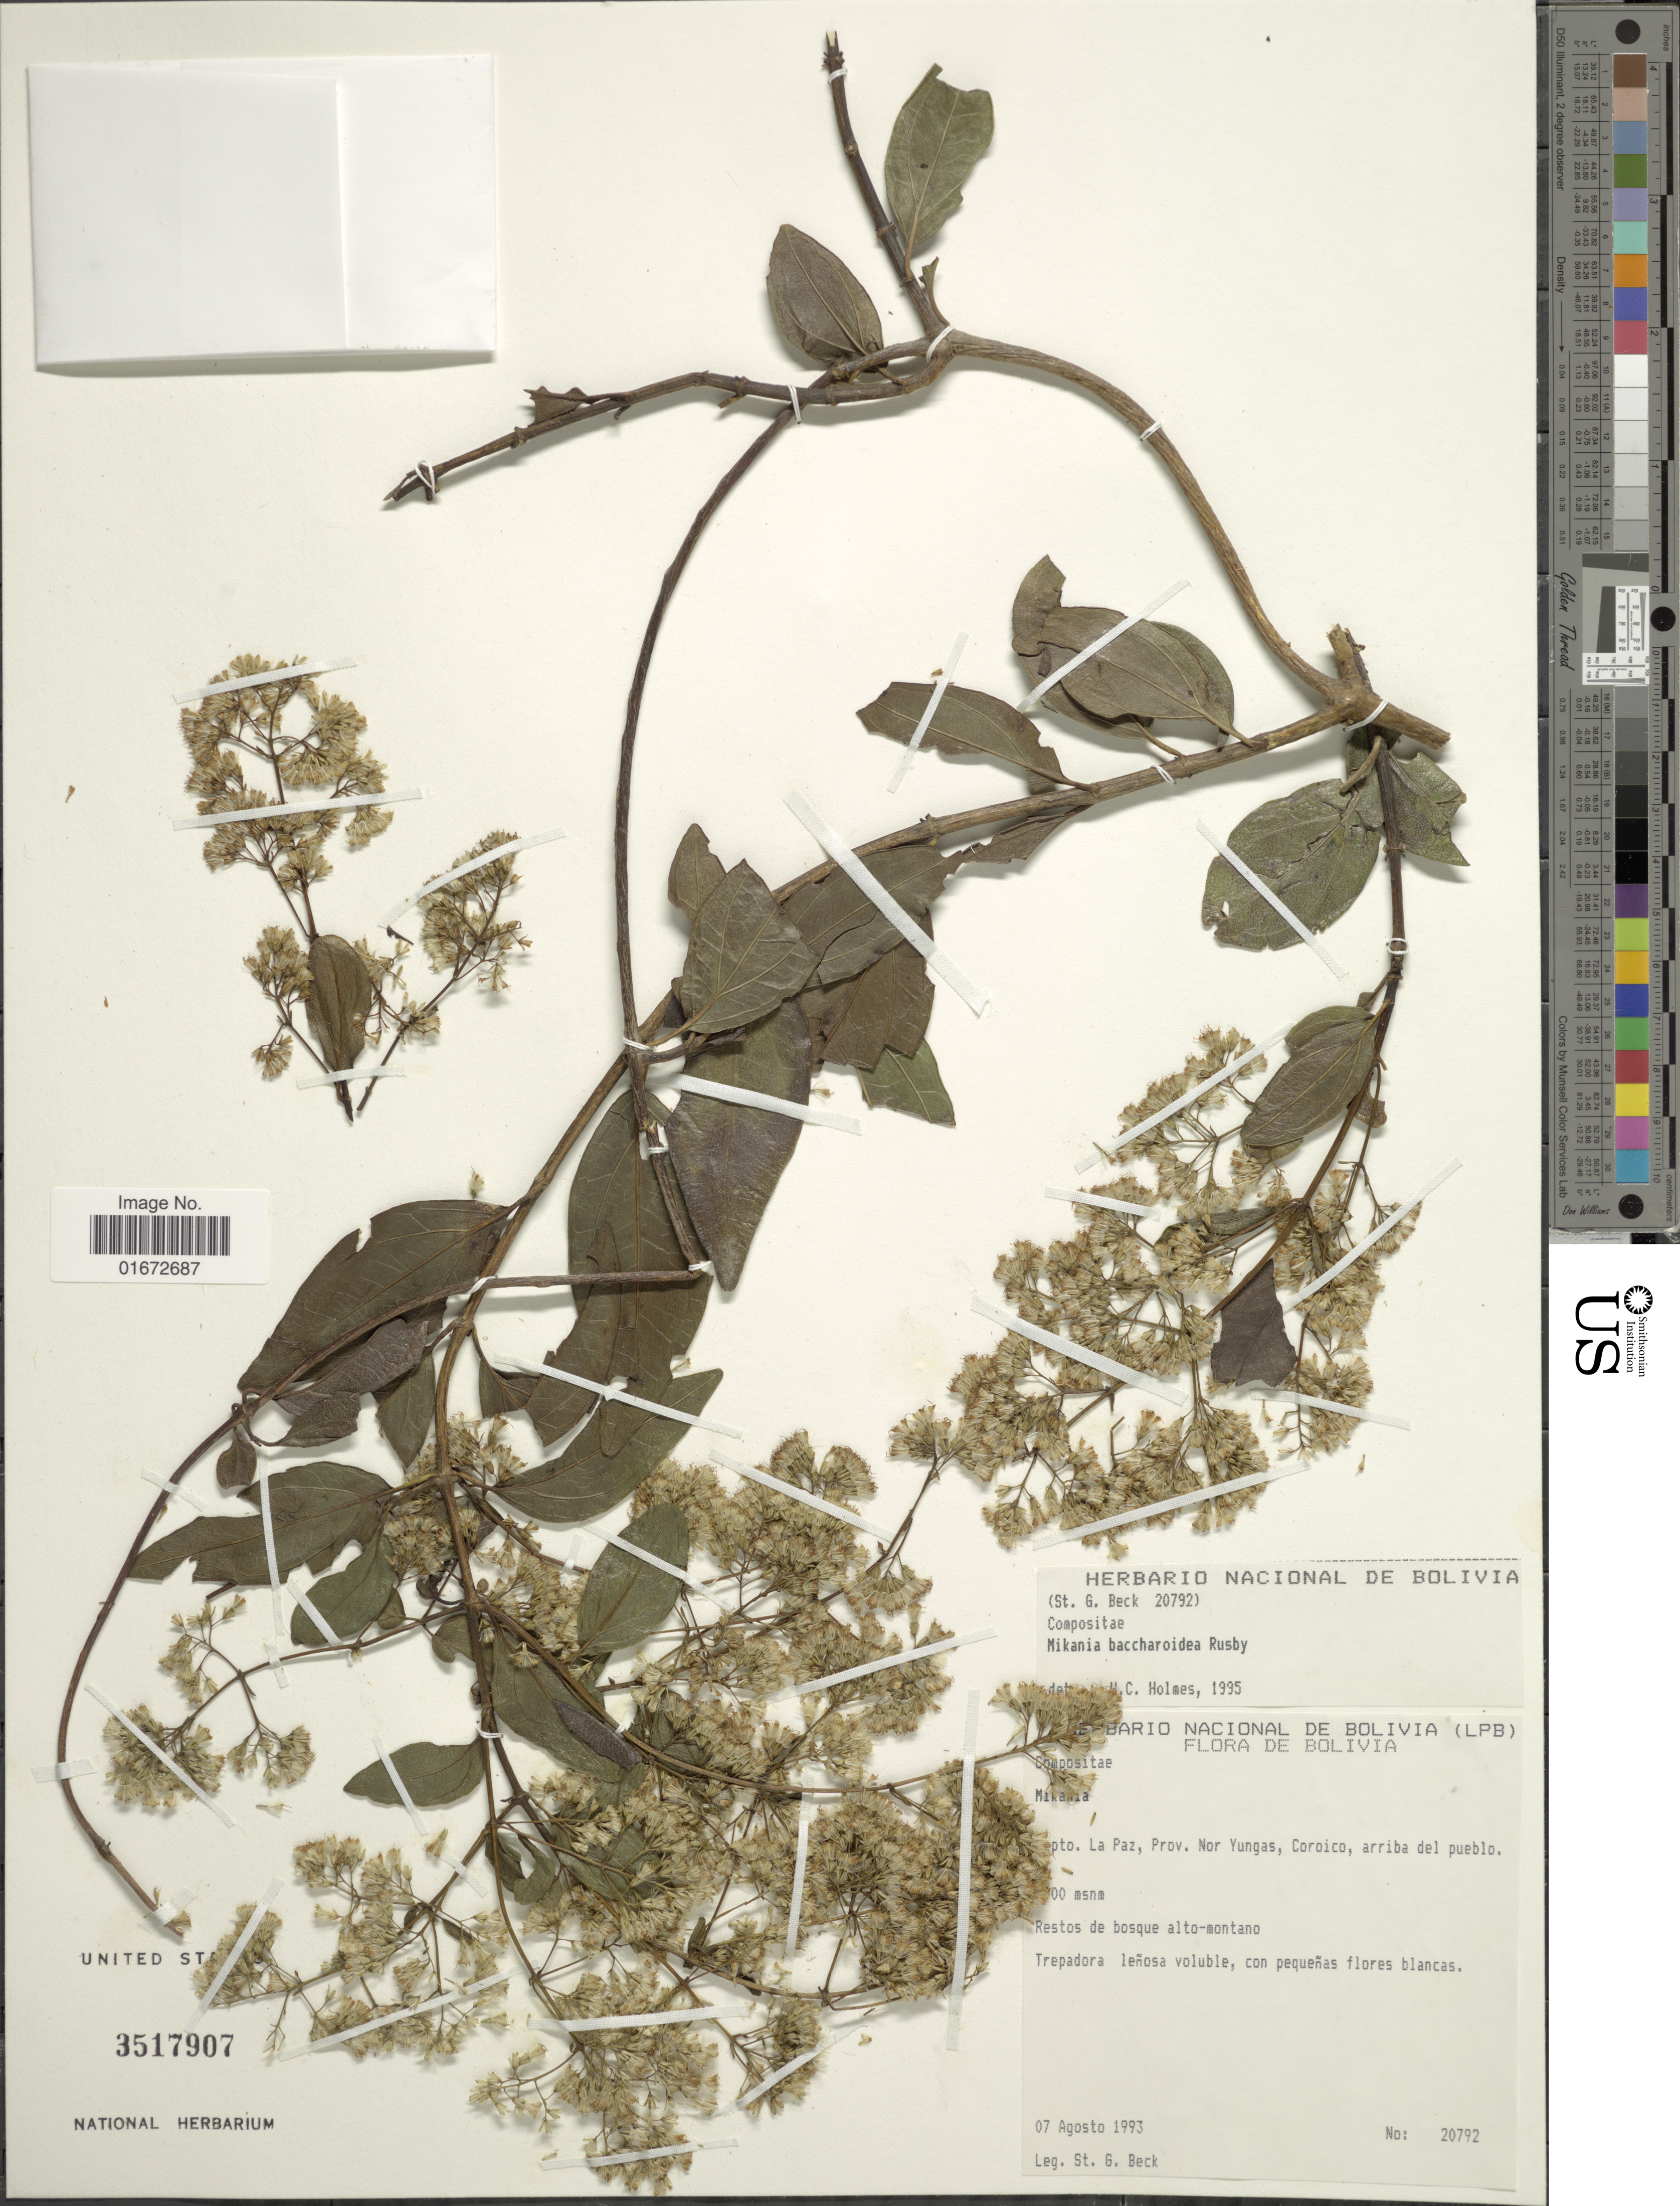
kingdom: Plantae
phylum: Tracheophyta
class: Magnoliopsida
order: Asterales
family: Asteraceae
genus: Mikania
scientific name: Mikania baccharoidea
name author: Rusby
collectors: S. G. Beck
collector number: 20792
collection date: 1993-08-07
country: Bolivia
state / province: La Paz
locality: Depto. La Paz, Prov. Nor Yungas, Coroico, arriba del pueblo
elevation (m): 0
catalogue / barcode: US 3517907